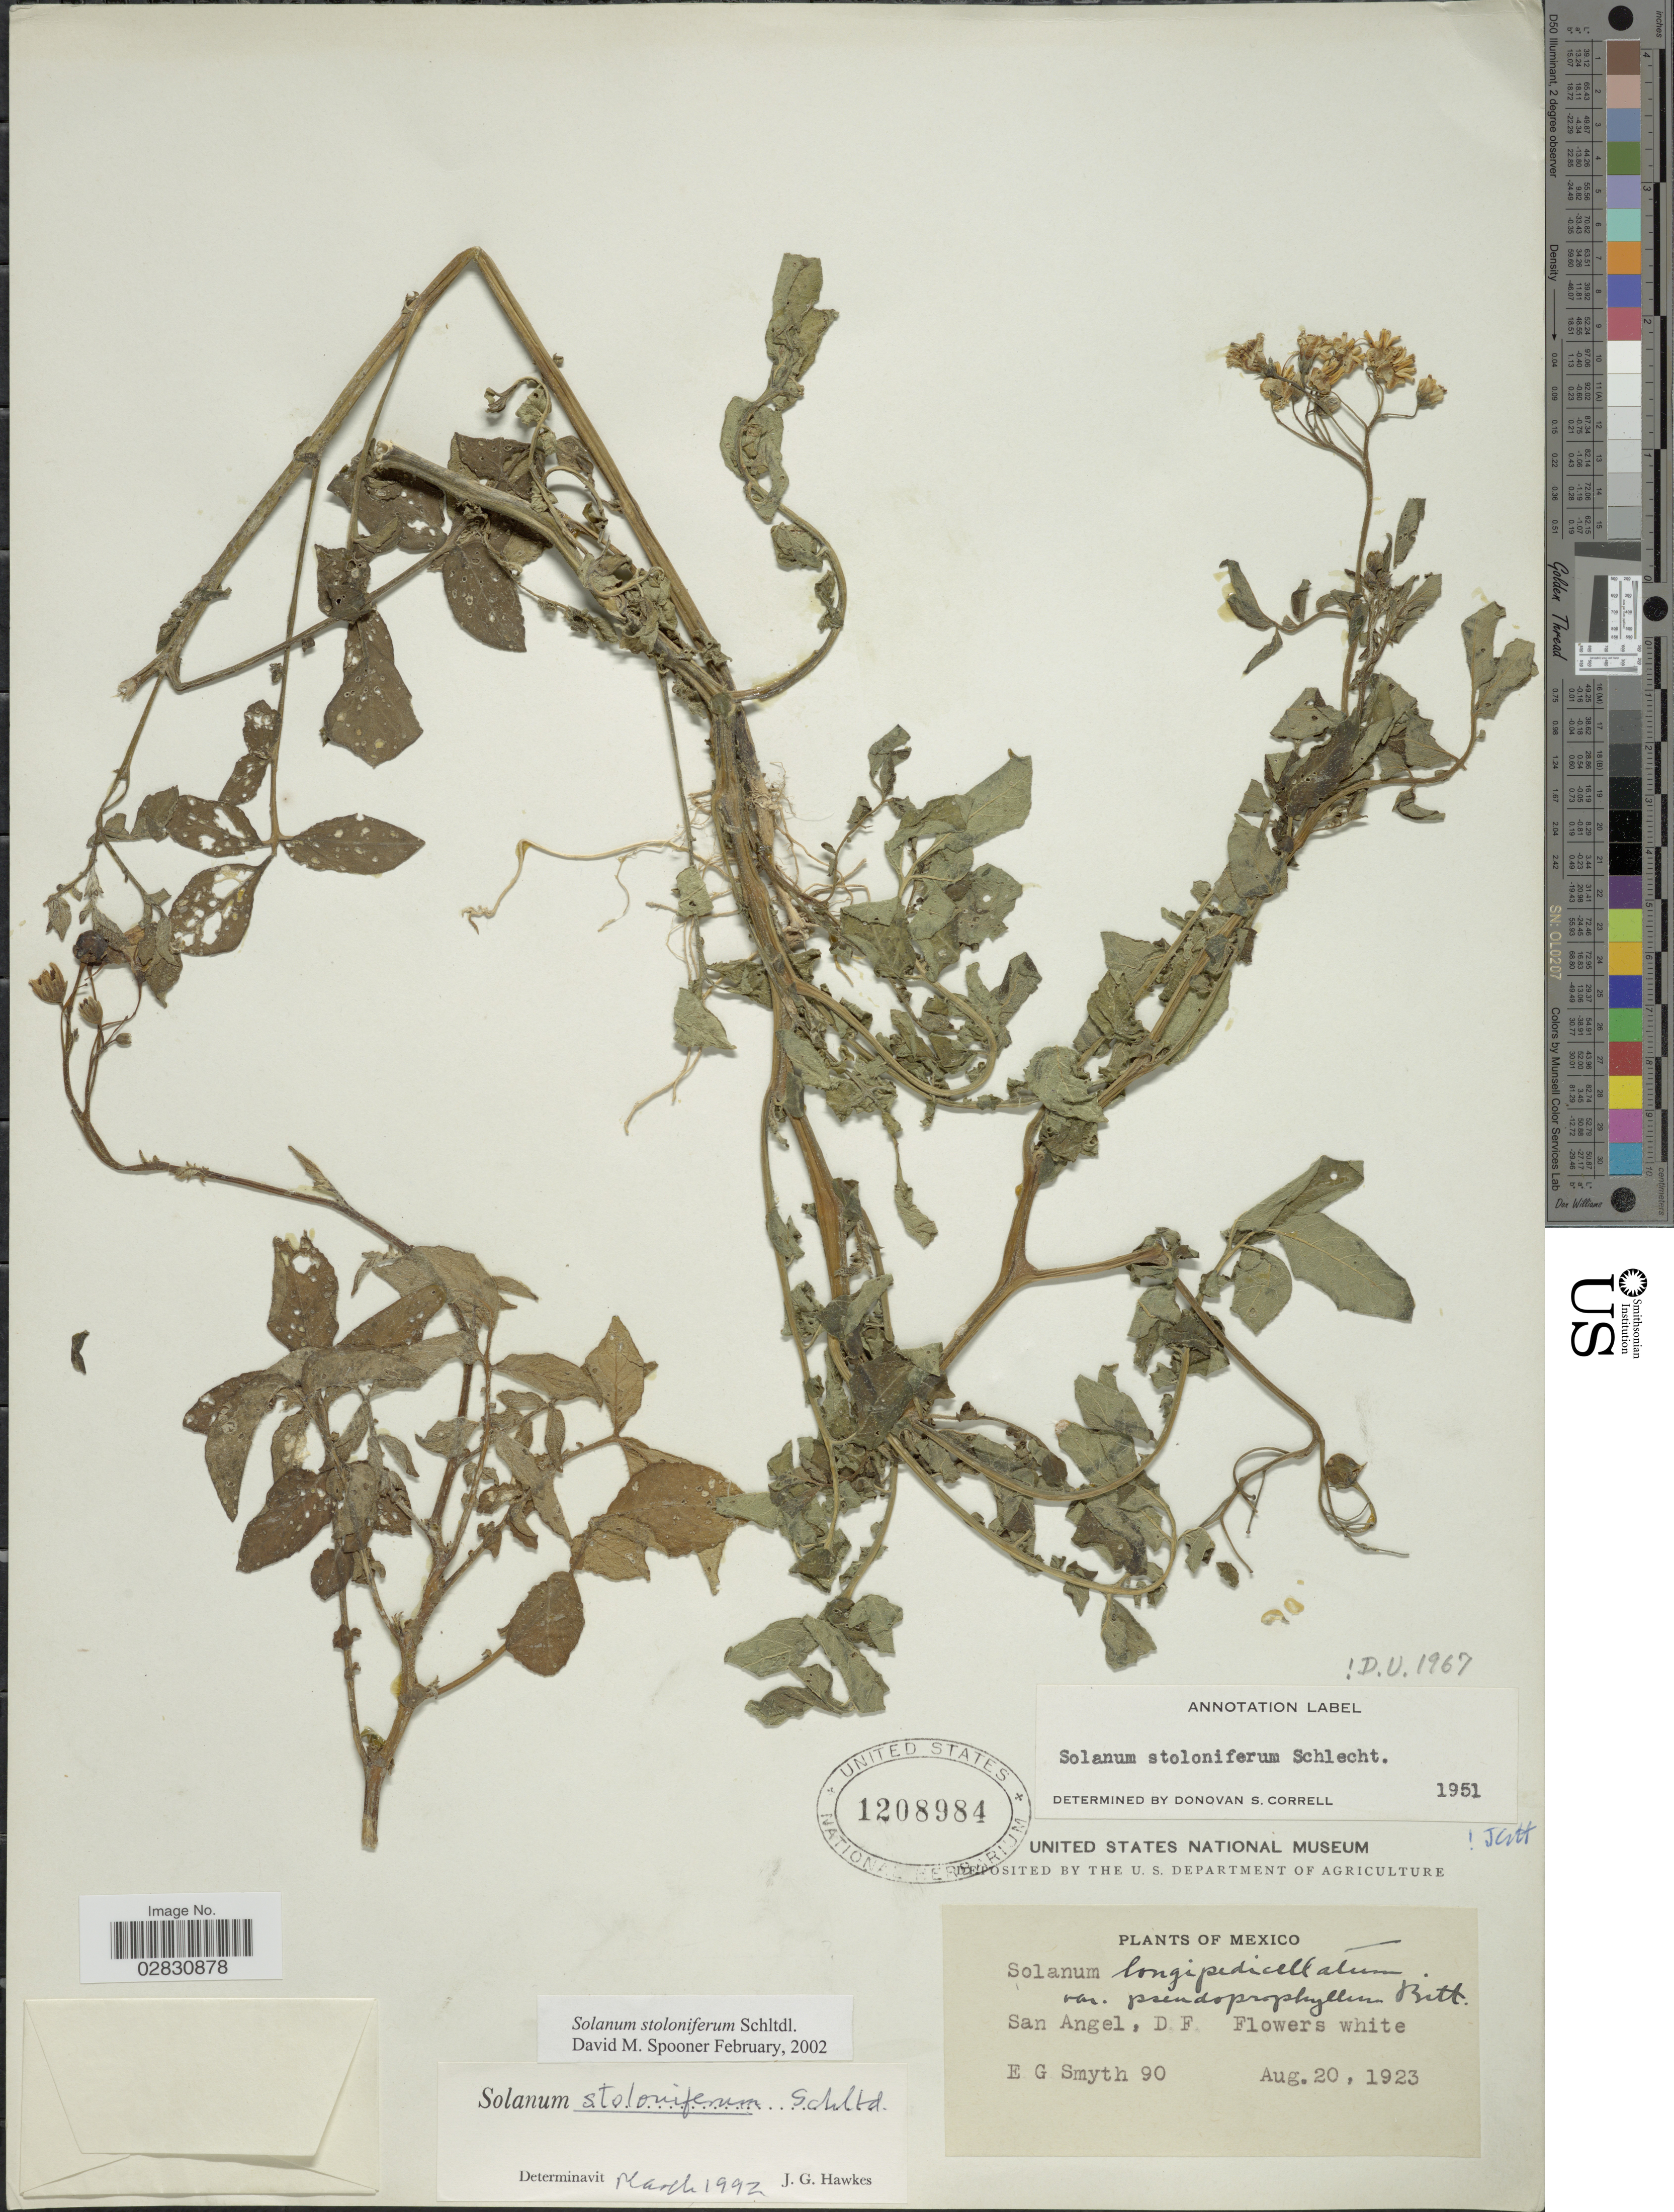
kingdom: Plantae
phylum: Tracheophyta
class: Magnoliopsida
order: Solanales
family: Solanaceae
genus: Solanum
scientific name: Solanum stoloniferum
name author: Schltdl. & Bouché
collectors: E. Smyth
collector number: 90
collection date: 1923-08-20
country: Mexico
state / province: Distrito Federal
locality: San Angel, D.F.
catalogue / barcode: US 1208984